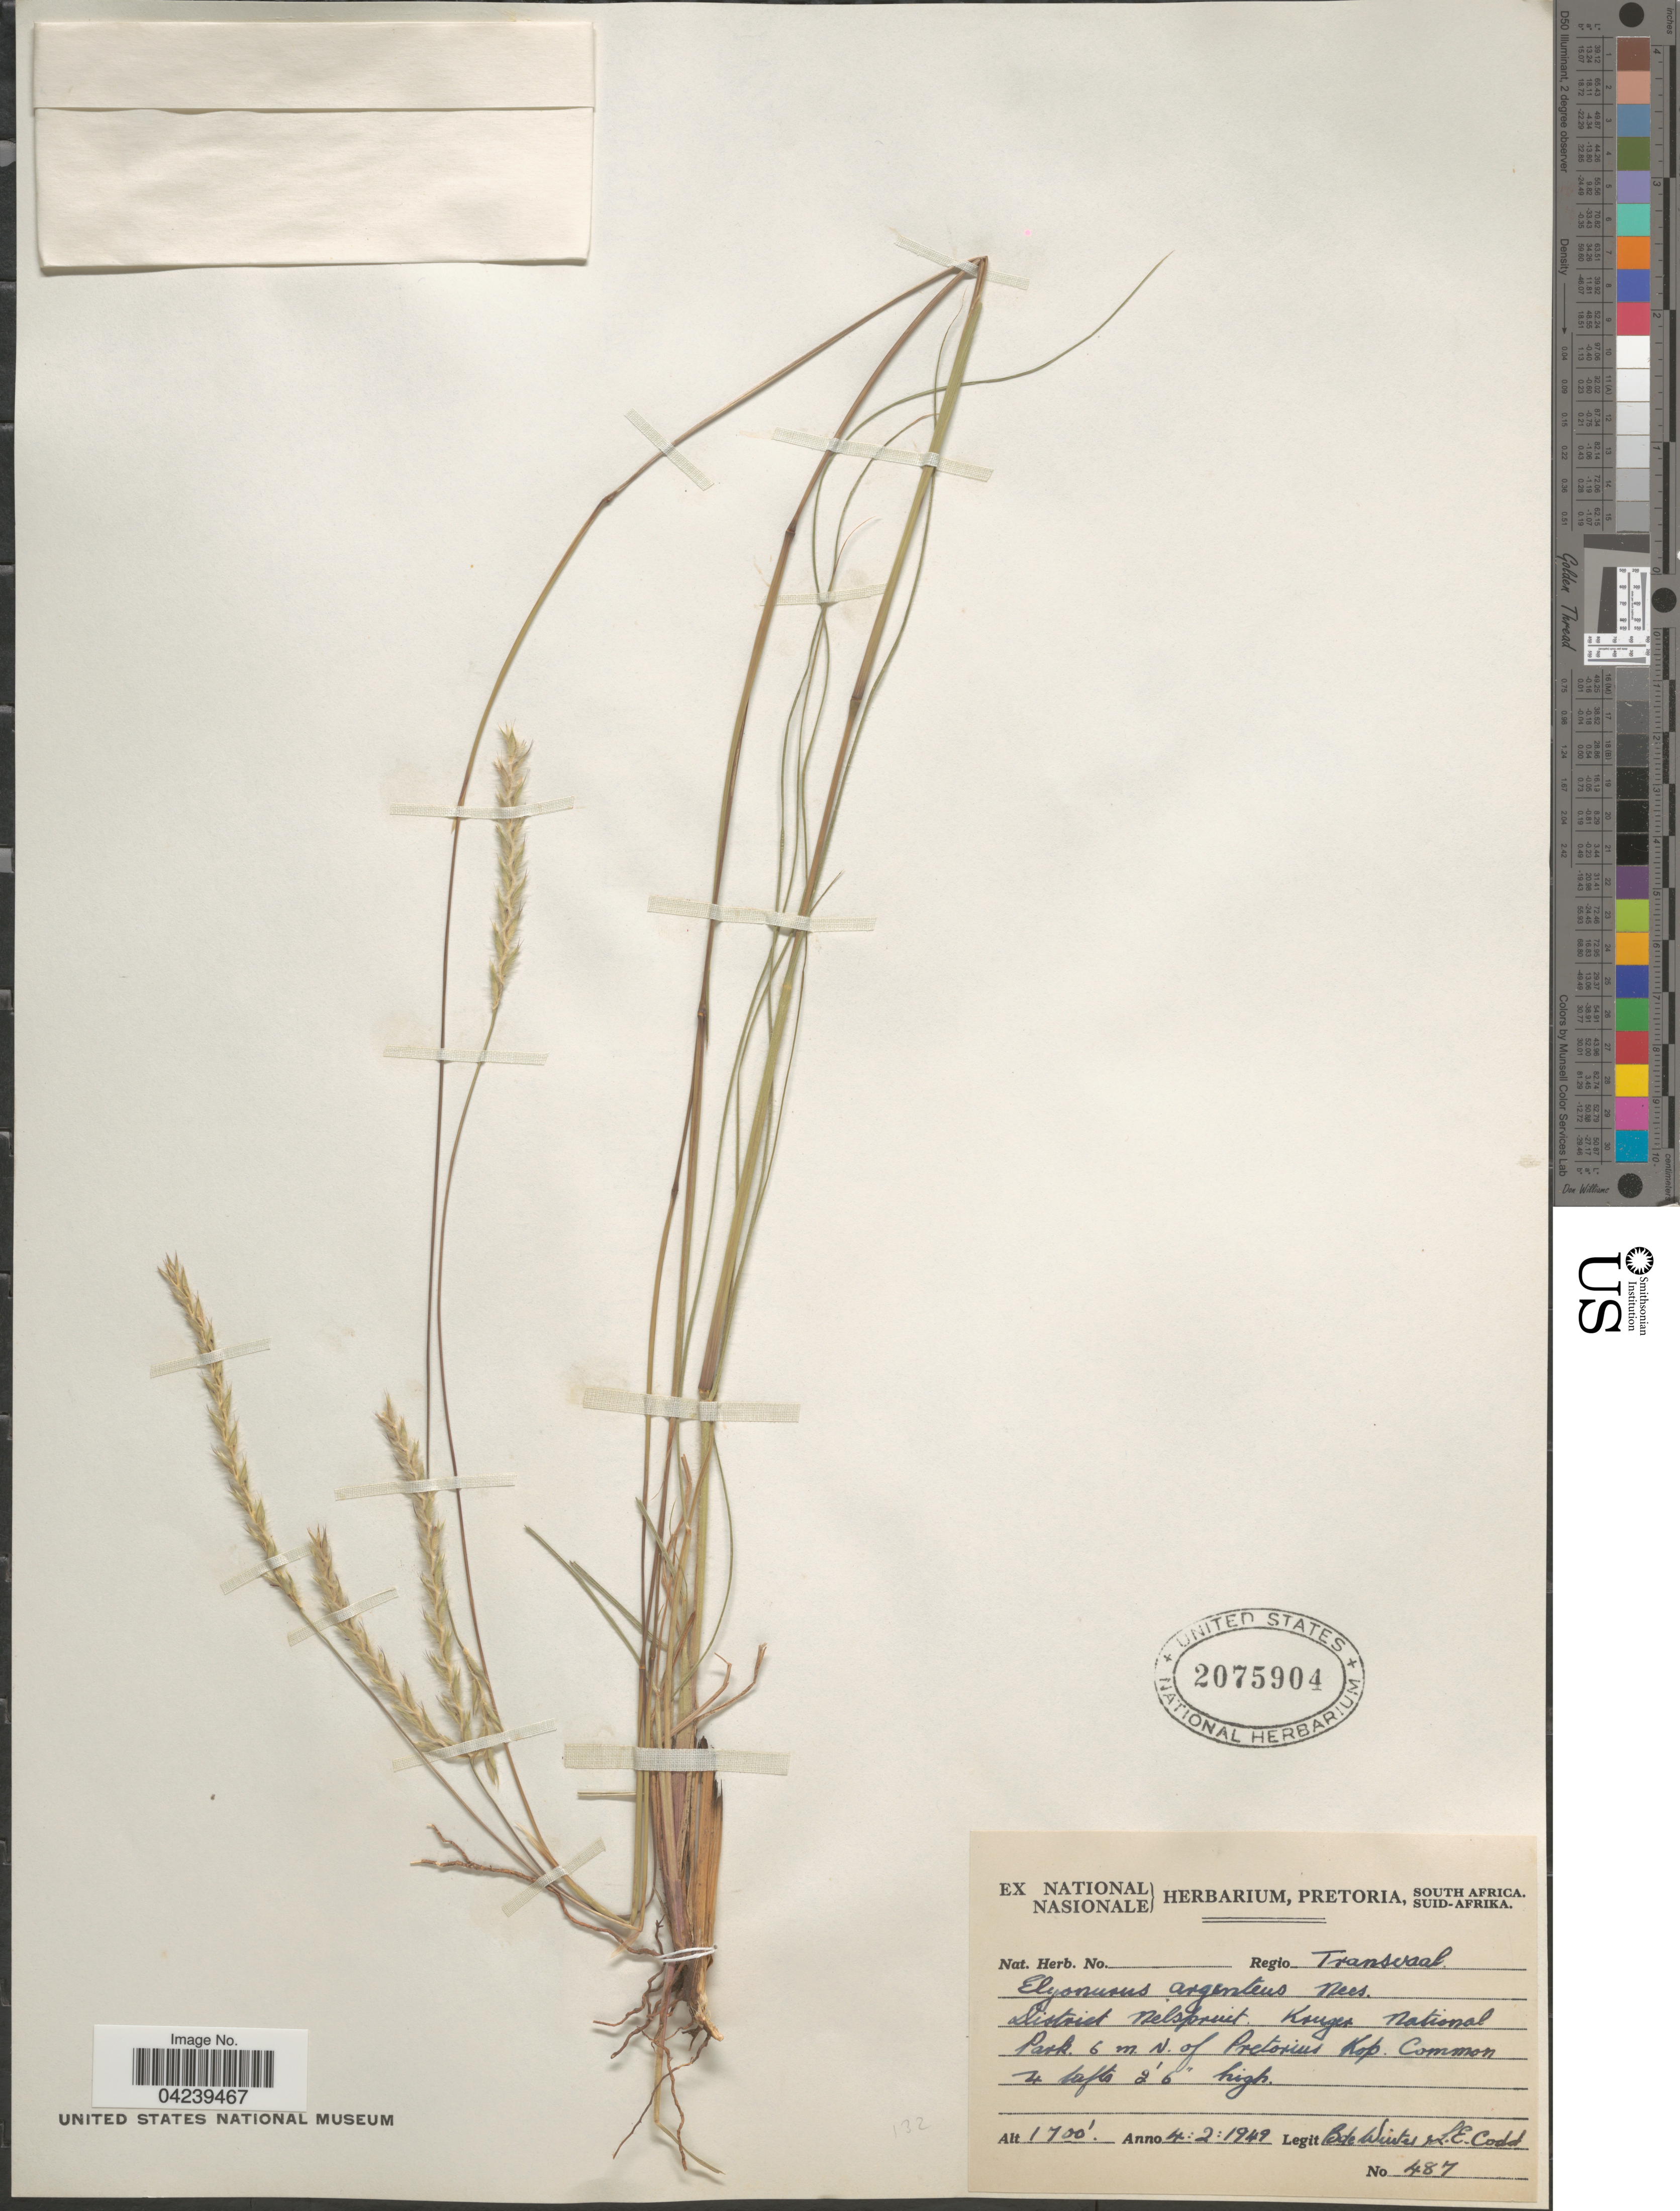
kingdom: Plantae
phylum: Tracheophyta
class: Liliopsida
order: Poales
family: Poaceae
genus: Elionurus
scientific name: Elionurus muticus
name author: (Spreng.) Kuntze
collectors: B. De Winter & L. Codd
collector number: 487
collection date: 1949-02-04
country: South Africa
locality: Regio Transvaal. District Nelspruit. Kruger National Park. 6 m. N. of Pretorius Kop.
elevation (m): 518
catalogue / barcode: US 2075904